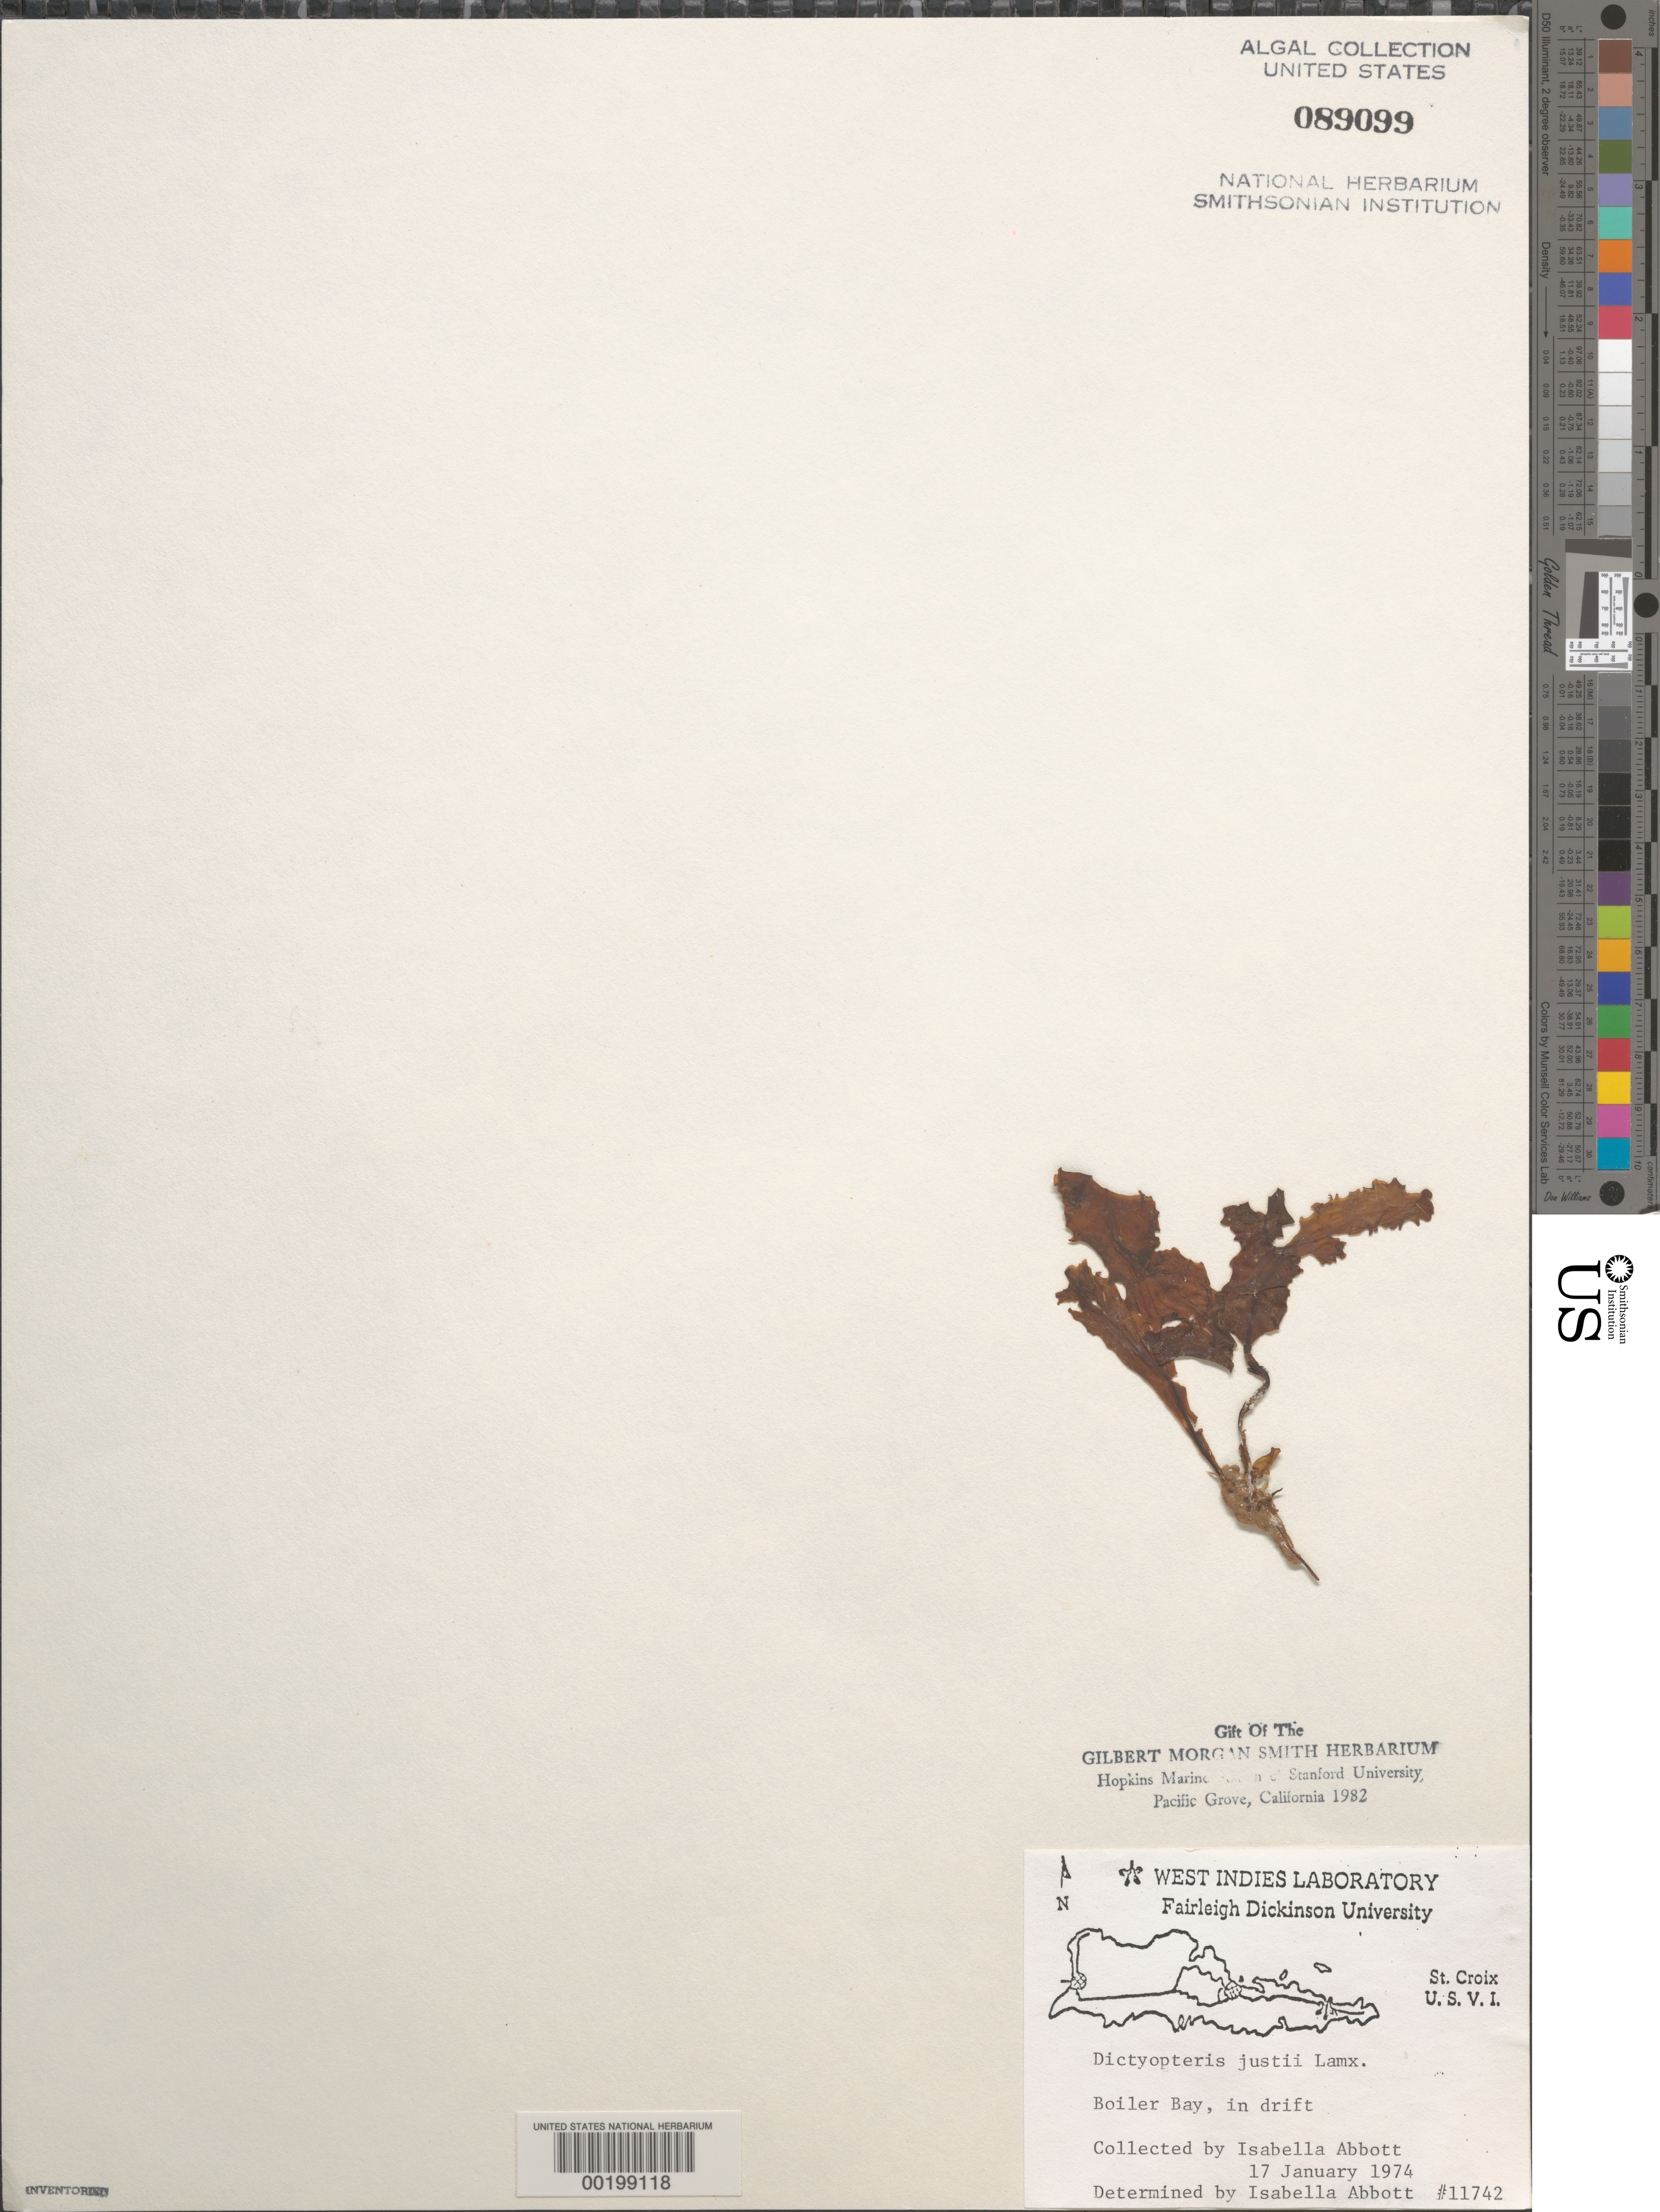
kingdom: Chromista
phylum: Ochrophyta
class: Phaeophyceae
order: Dictyotales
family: Dictyotaceae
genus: Dictyopteris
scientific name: Dictyopteris justii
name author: J.V.Lamouroux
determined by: Abbott, Isabella A.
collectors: I. A. Abbott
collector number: IAA 11742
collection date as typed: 17 Jan 1974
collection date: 1974-01-17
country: U.S. Virgin Islands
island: St. Croix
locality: Boiler Bay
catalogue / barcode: US 89099